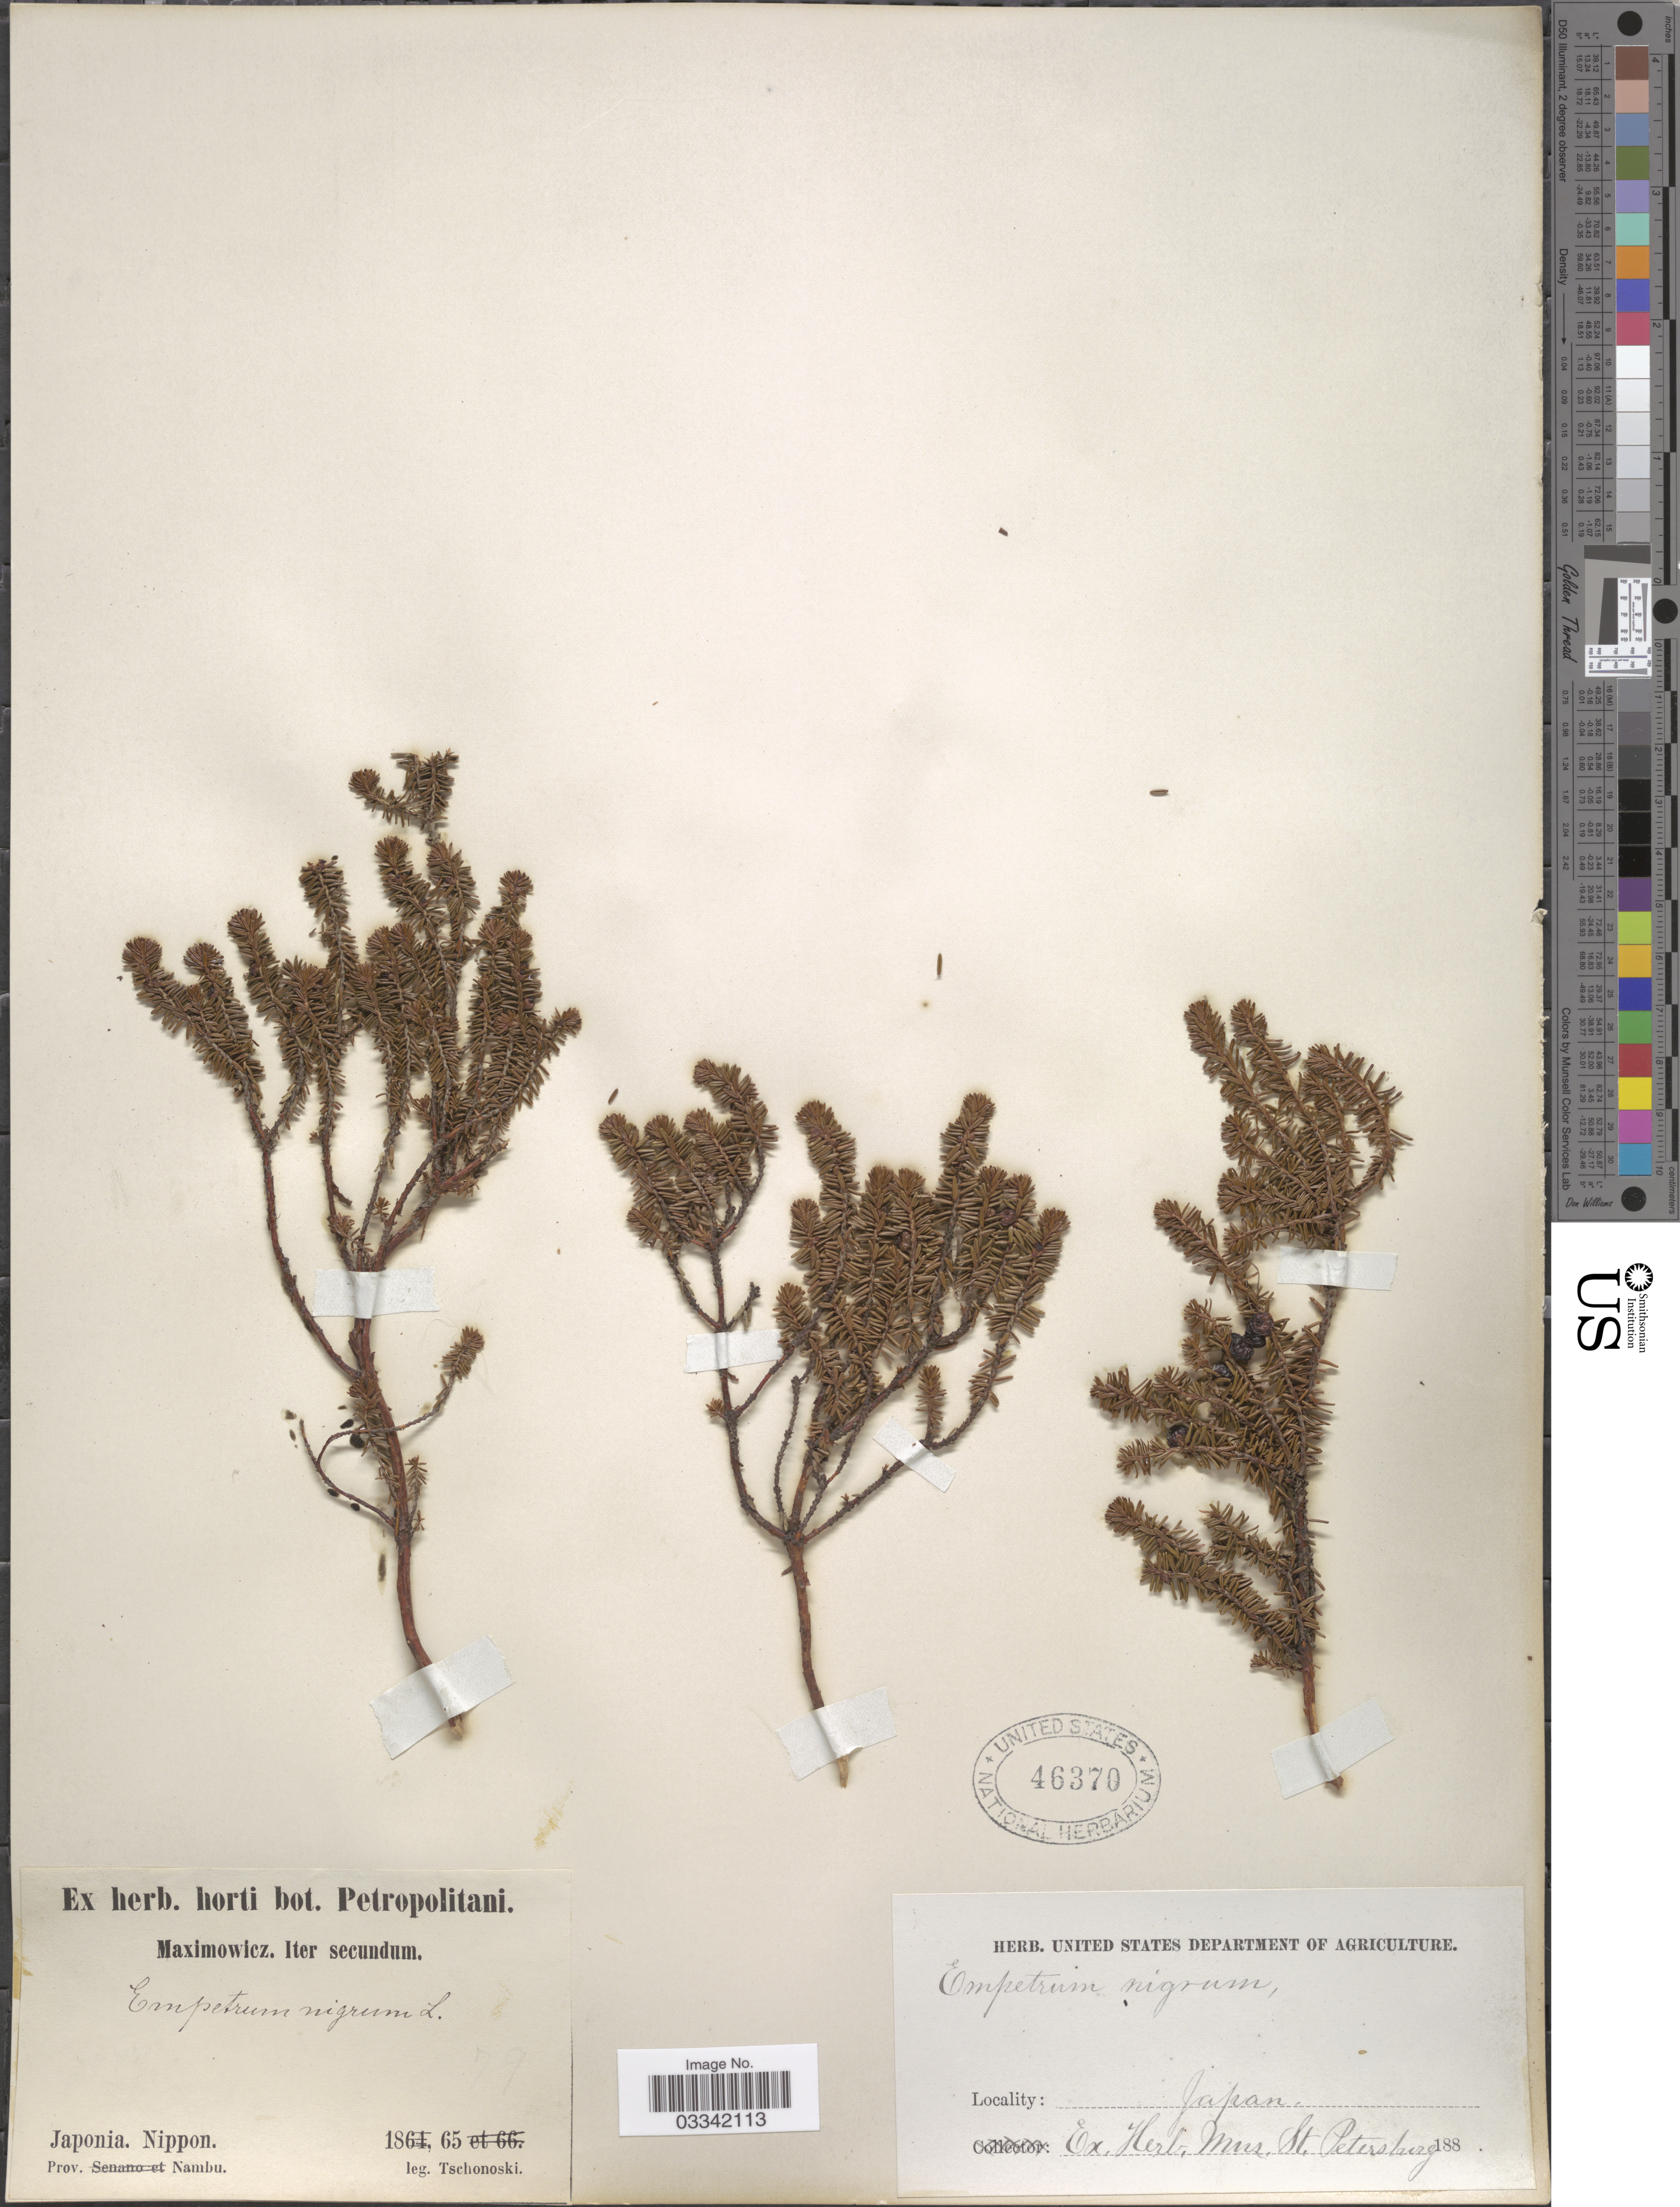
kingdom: Plantae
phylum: Tracheophyta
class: Magnoliopsida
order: Ericales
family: Ericaceae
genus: Empetrum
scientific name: Empetrum nigrum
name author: L.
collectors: -. Tschonoski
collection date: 1865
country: Japan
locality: Japonia. Nippon, Prov. Nambu.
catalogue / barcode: US 46370